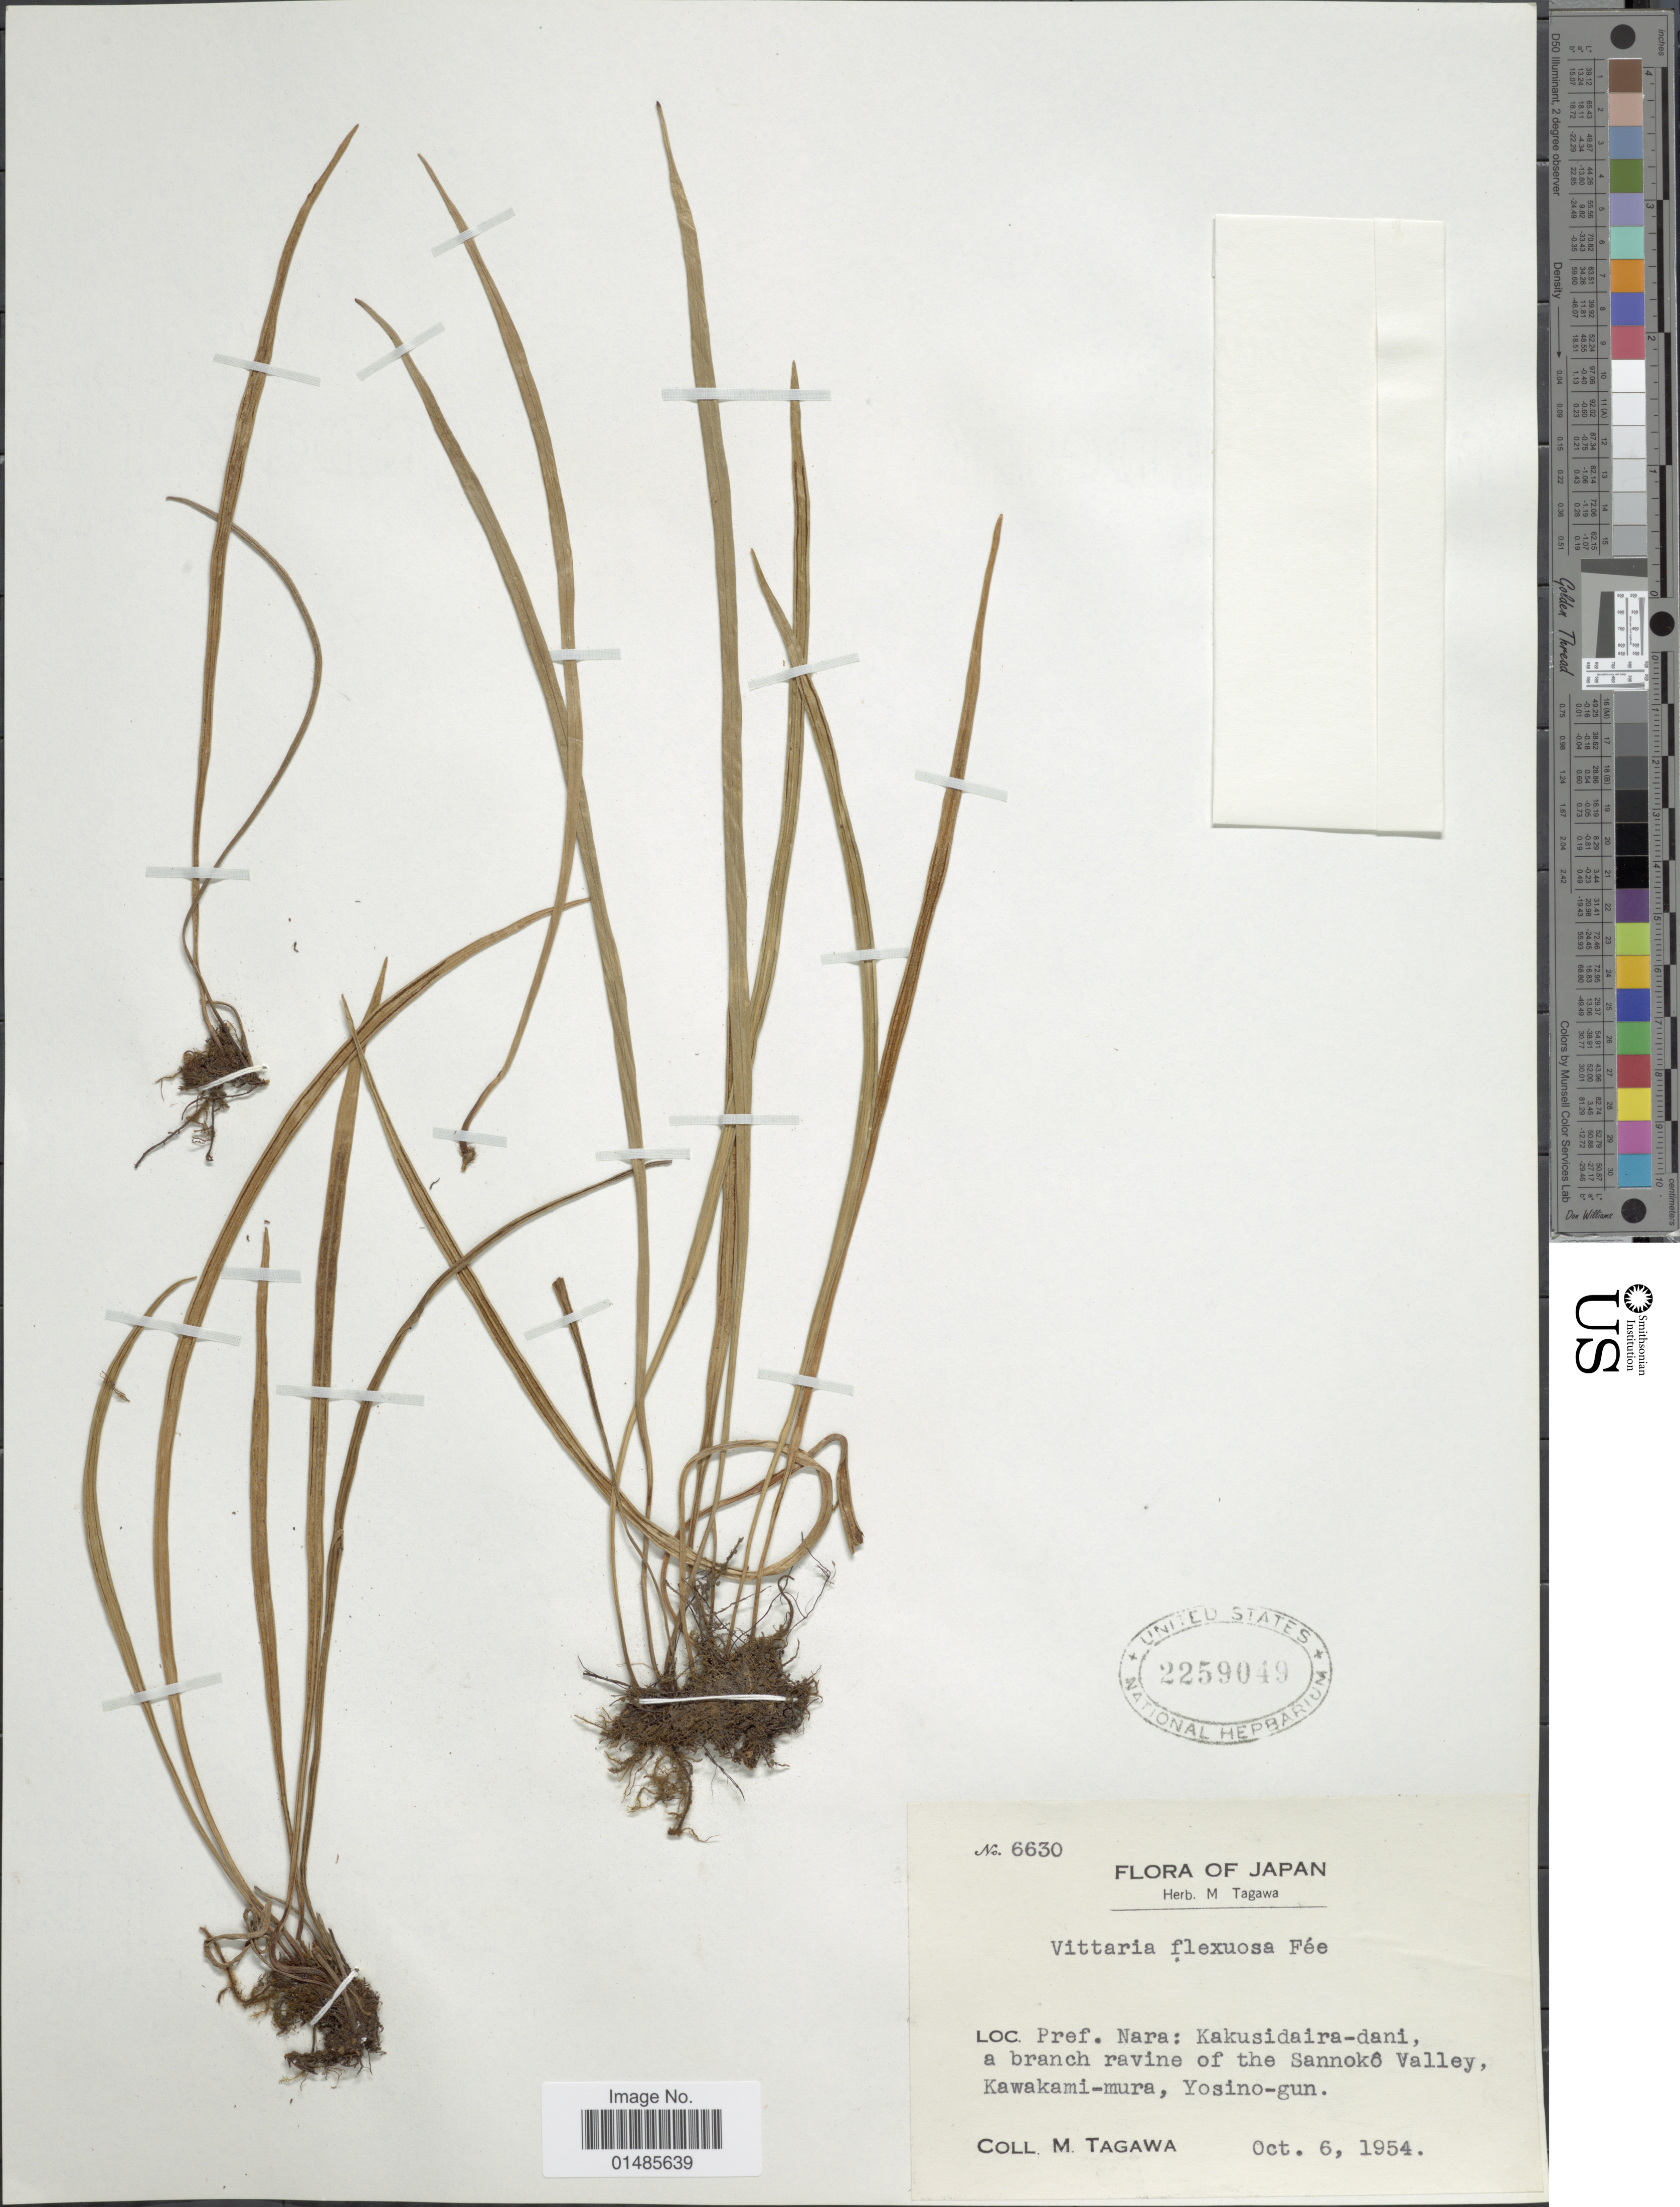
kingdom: Plantae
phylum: Tracheophyta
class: Polypodiopsida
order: Polypodiales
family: Pteridaceae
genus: Haplopteris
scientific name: Haplopteris flexuosa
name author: (Fée) E.H. Crane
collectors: M. Tagawa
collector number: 6630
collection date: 1954-10-06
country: Japan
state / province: Nara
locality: Kakusidaira-dani, a branch ravine of the Sannokô Valley, Kawakami-mura, Yosino-gun.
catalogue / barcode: US 2259049